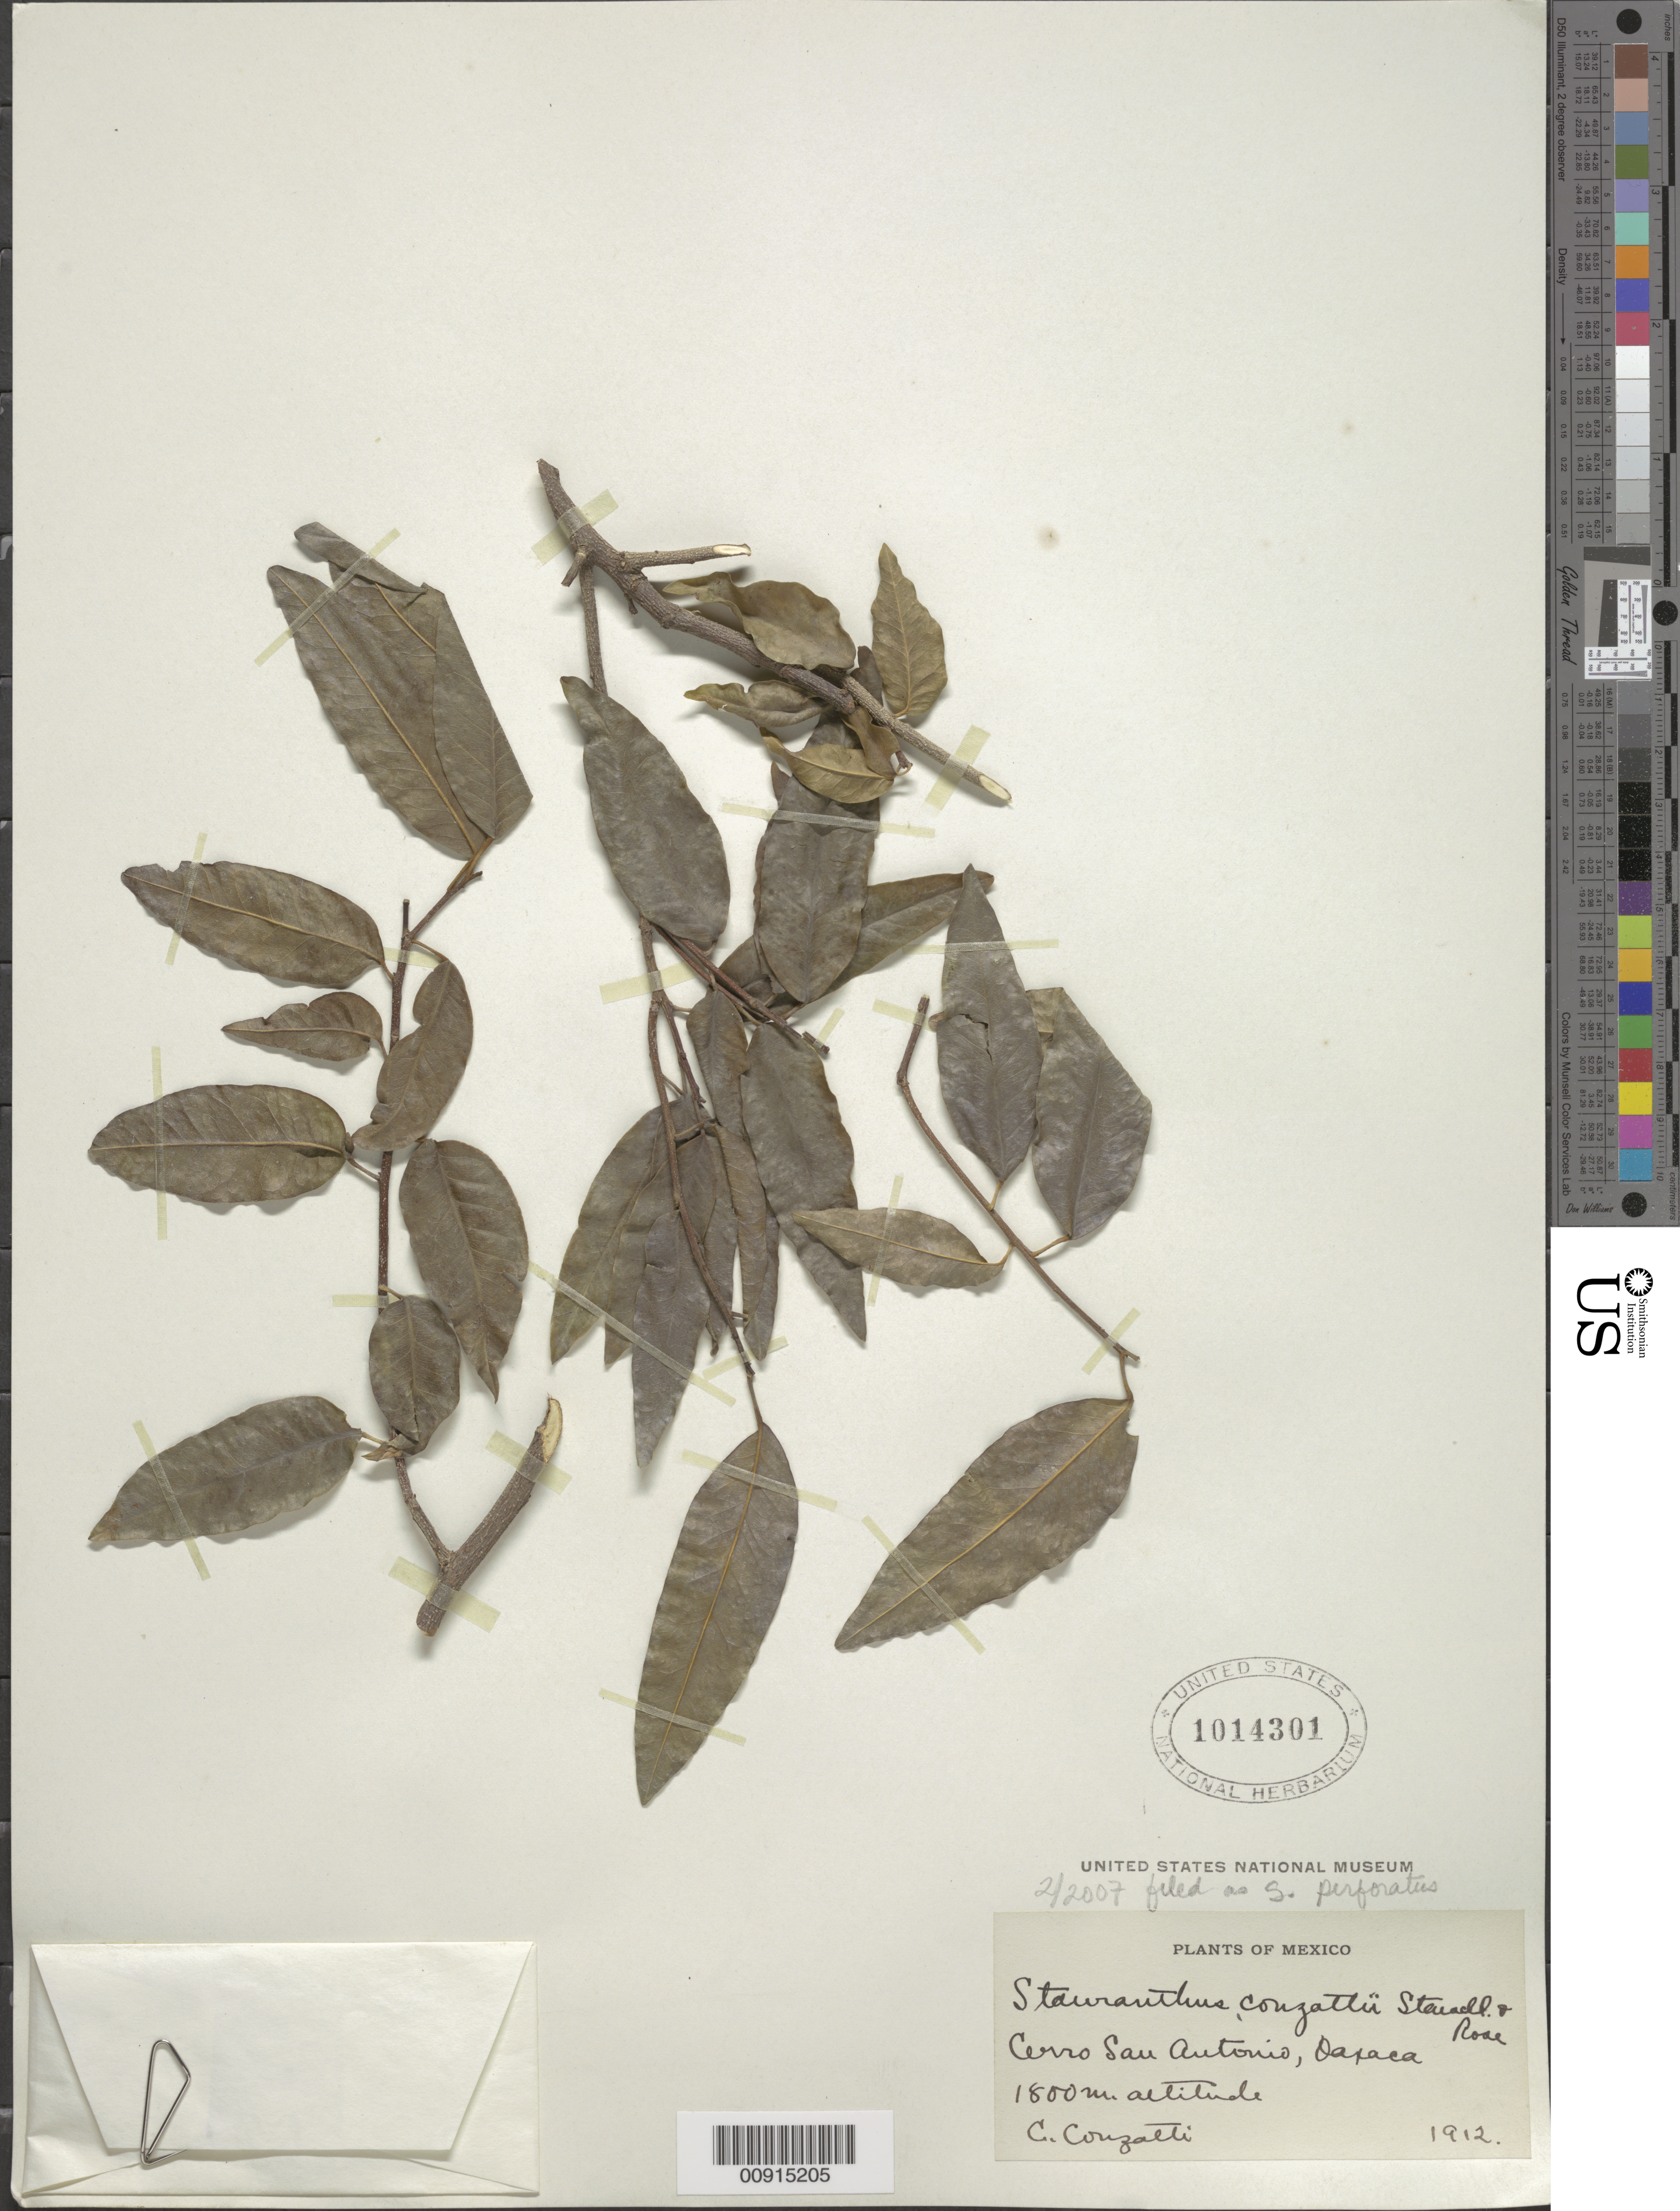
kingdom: Plantae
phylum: Tracheophyta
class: Magnoliopsida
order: Sapindales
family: Rutaceae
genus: Stauranthus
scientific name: Stauranthus perforatus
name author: Liebm.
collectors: C. Conzatti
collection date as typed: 1912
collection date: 1912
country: Mexico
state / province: Oaxaca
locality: Cerro San Antonio, Oaxaca.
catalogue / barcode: US 1014301